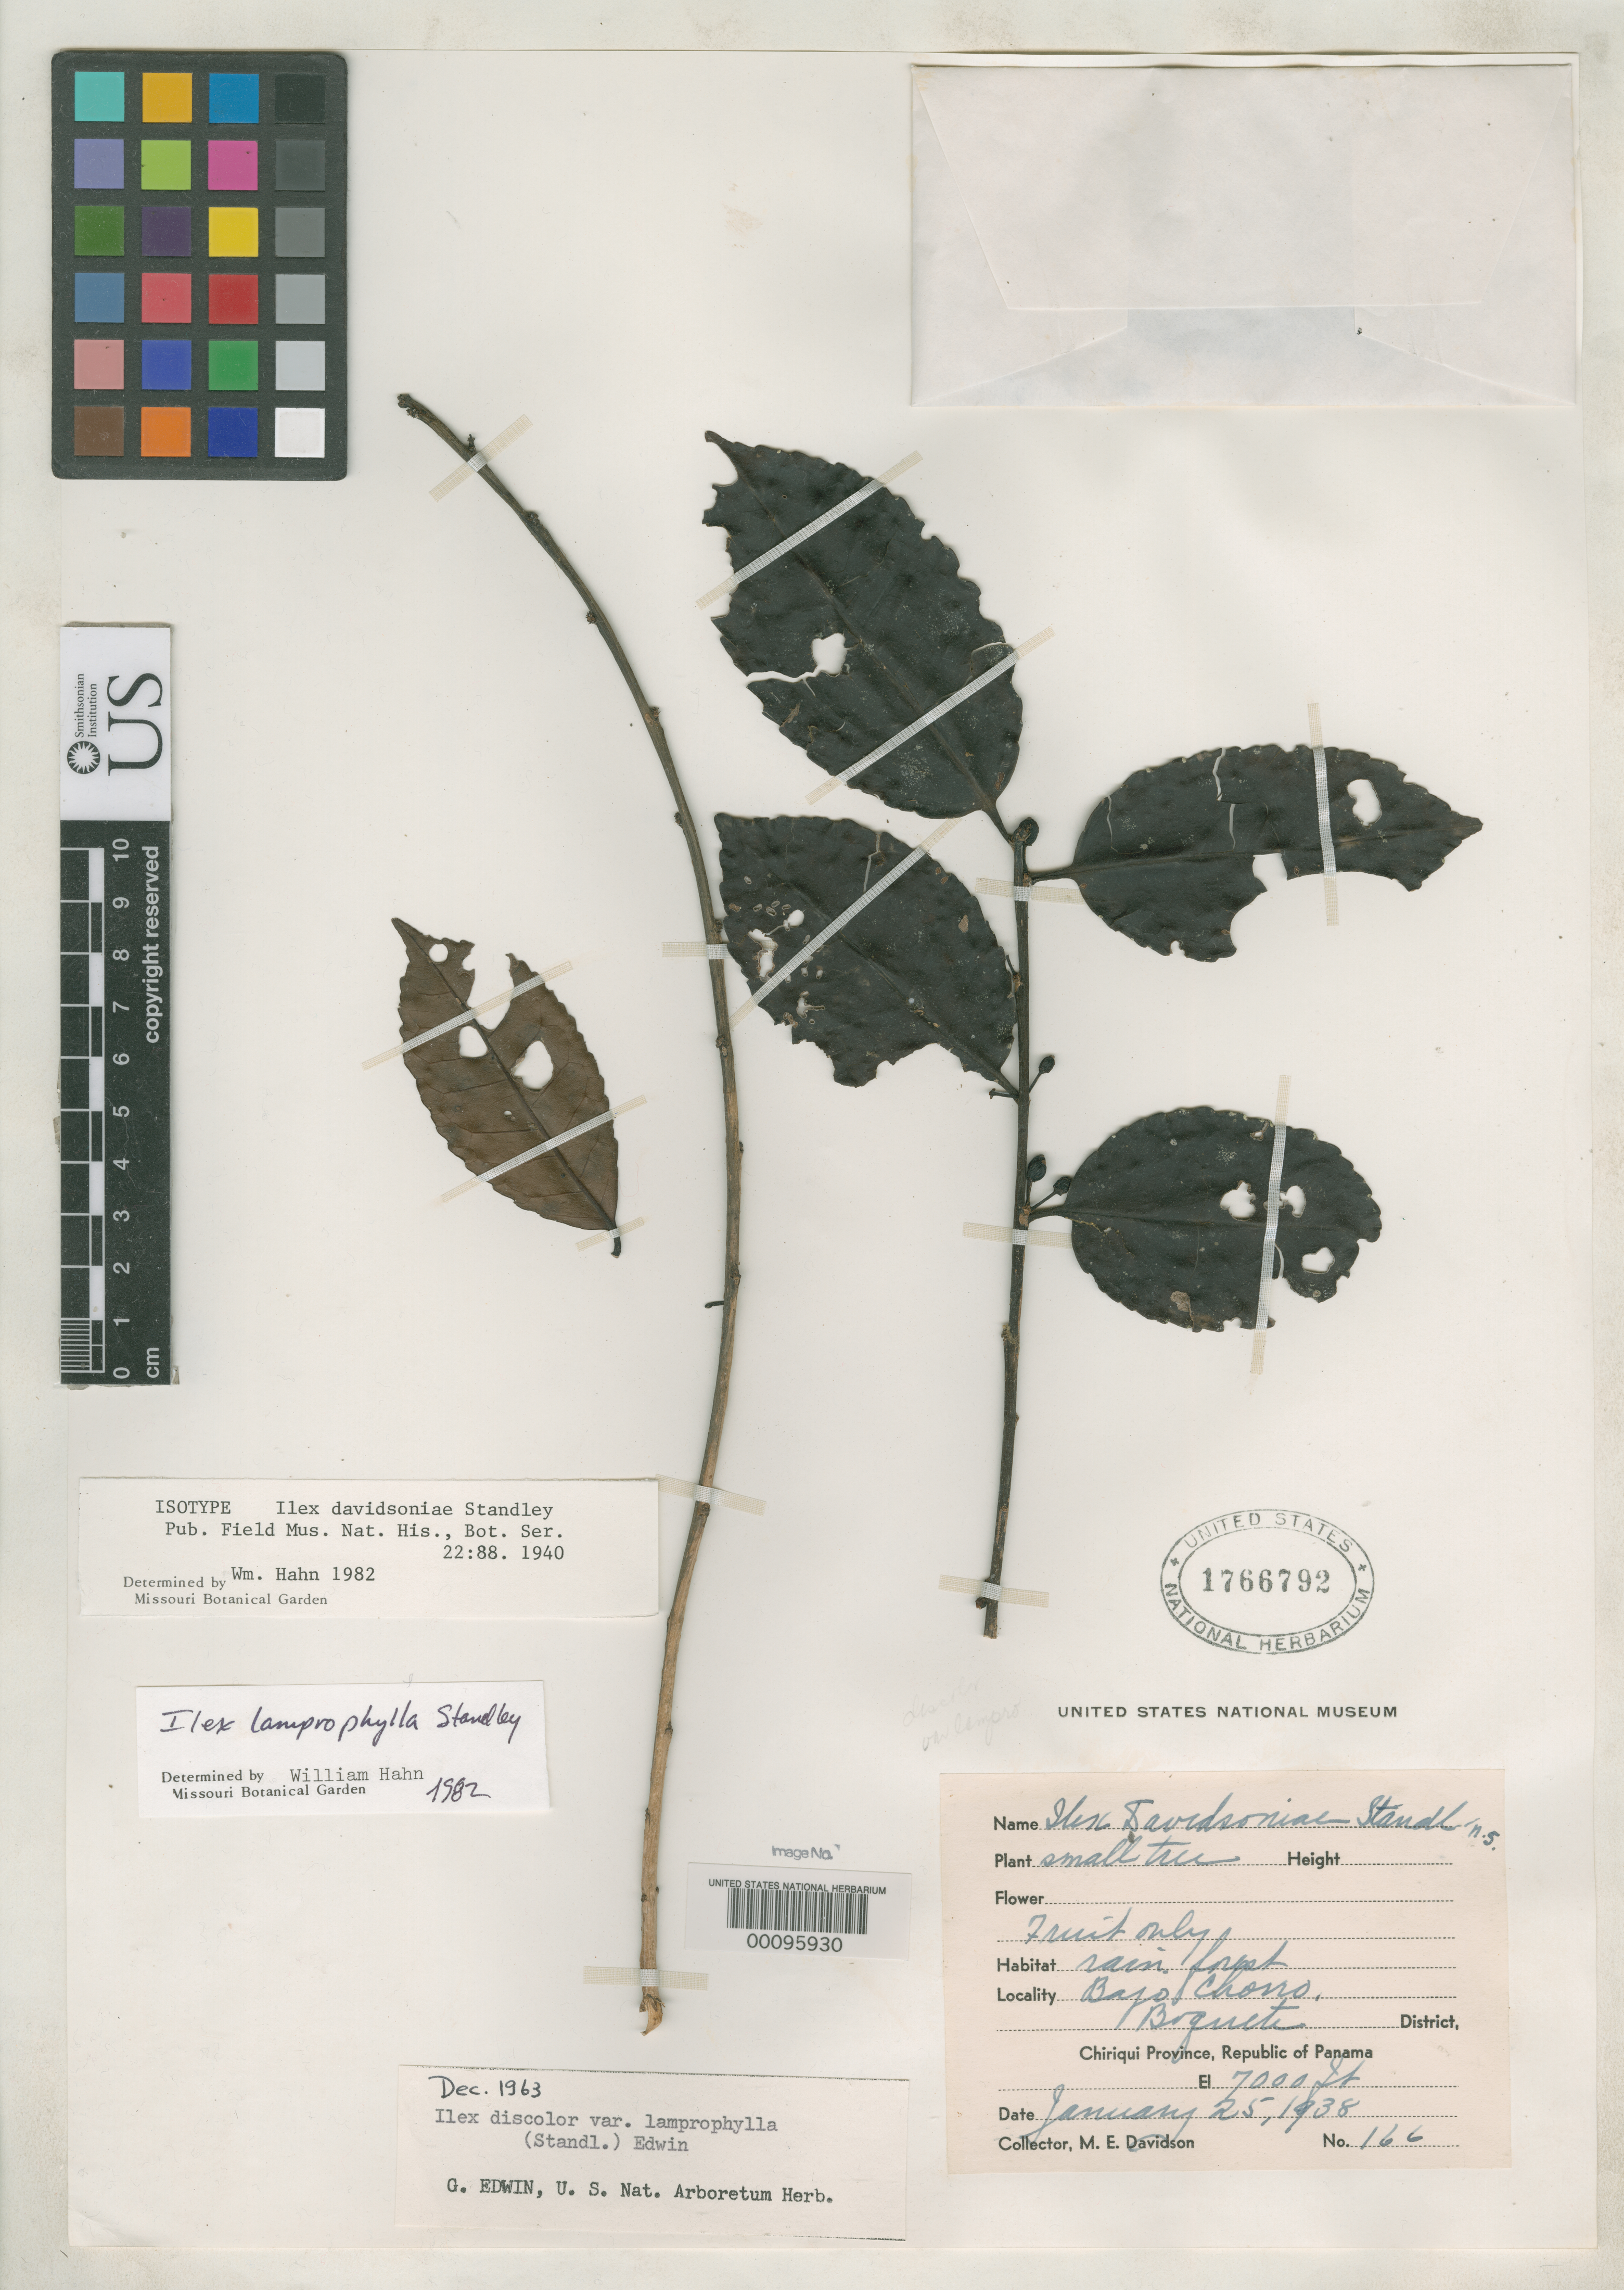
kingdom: Plantae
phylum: Tracheophyta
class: Magnoliopsida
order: Aquifoliales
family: Aquifoliaceae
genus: Ilex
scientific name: Ilex davidsoniae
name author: Standl.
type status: Isotype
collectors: M. Davidson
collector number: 166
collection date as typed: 25 Jan 1938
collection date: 1938-01-25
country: Panama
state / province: Chiriquí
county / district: Boquete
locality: BajaChorro.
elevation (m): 2134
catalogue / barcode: US 1766792